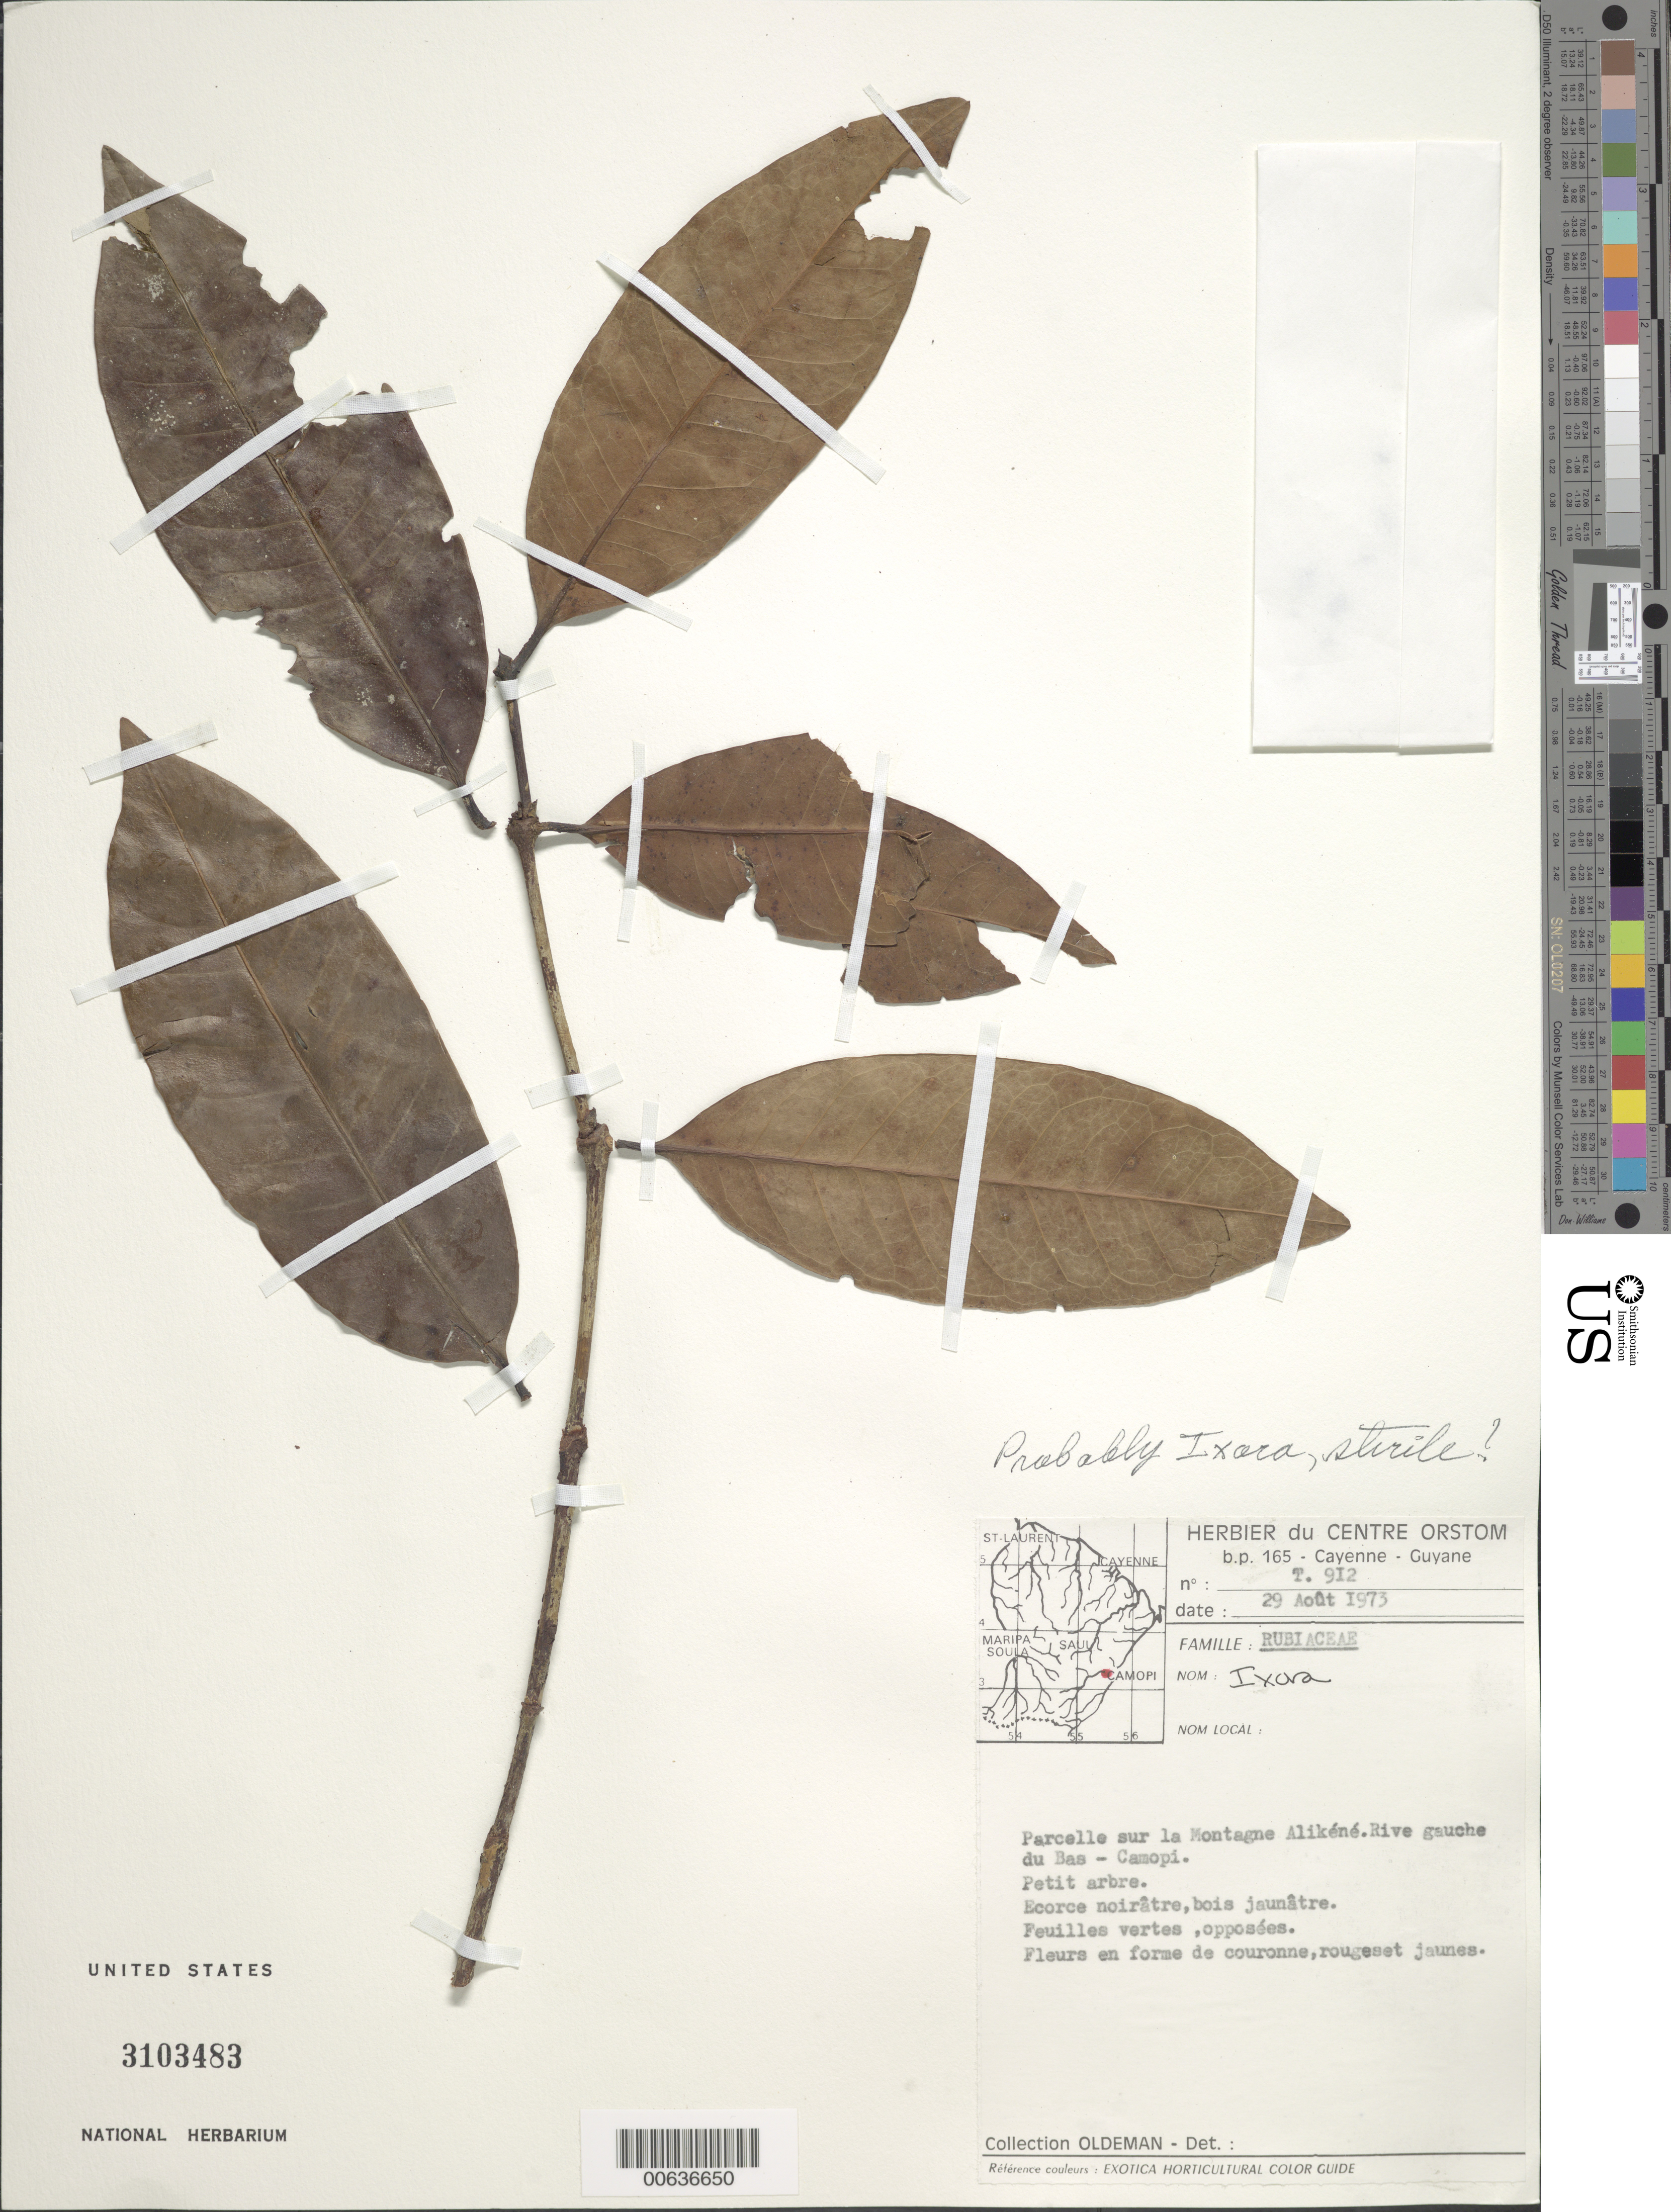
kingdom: Plantae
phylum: Tracheophyta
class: Magnoliopsida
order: Gentianales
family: Rubiaceae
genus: Ixora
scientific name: Ixora sp.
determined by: Kirkbride, J. H.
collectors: R. Oldeman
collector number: T 912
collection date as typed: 29-Aug-73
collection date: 1973-08-29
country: French Guiana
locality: Montagne Alikéné, Rive gauche du Bas-Camopi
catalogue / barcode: US 3103483